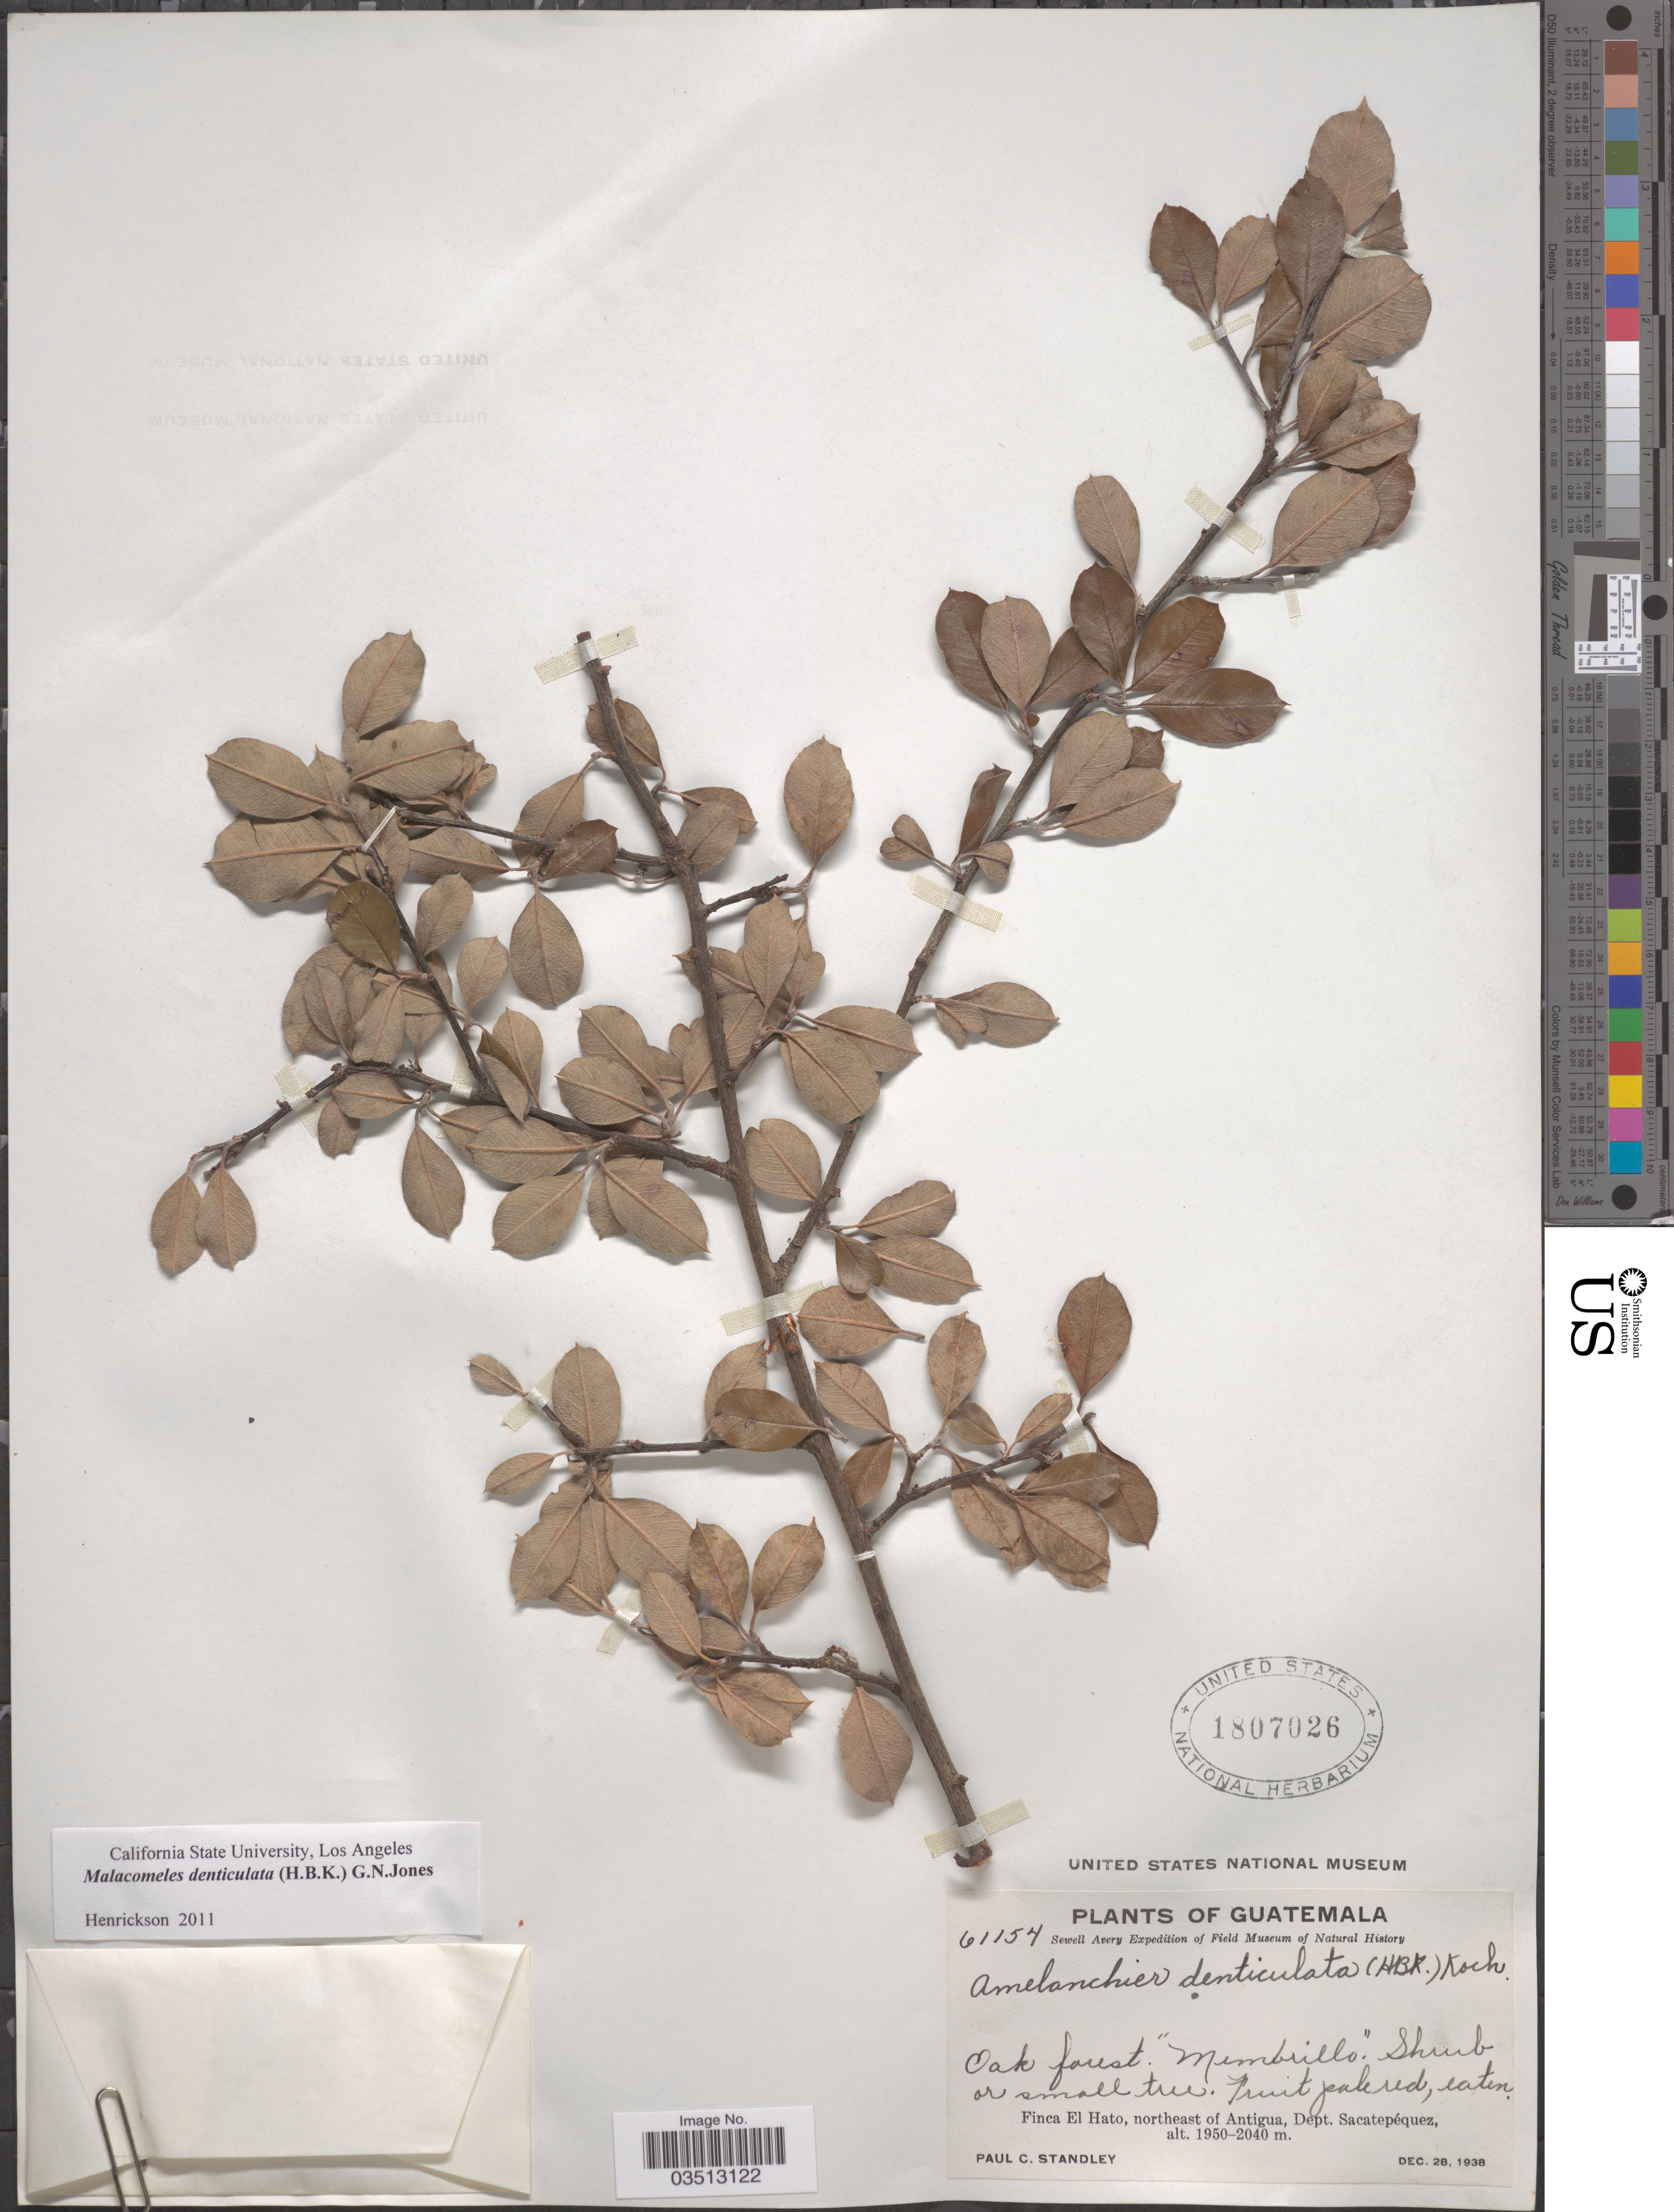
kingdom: Plantae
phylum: Tracheophyta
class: Magnoliopsida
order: Rosales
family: Rosaceae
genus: Malacomeles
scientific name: Malacomeles denticulata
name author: (Kunth) G.N. Jones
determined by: Henrickson, J.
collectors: P. C. Standley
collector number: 61154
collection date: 1938-12-28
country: Guatemala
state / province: Sacatepequez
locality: Finca El Hato, northeast of Antigua, Dept. Sacatepéquez.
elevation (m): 1950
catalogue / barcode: US 1807026